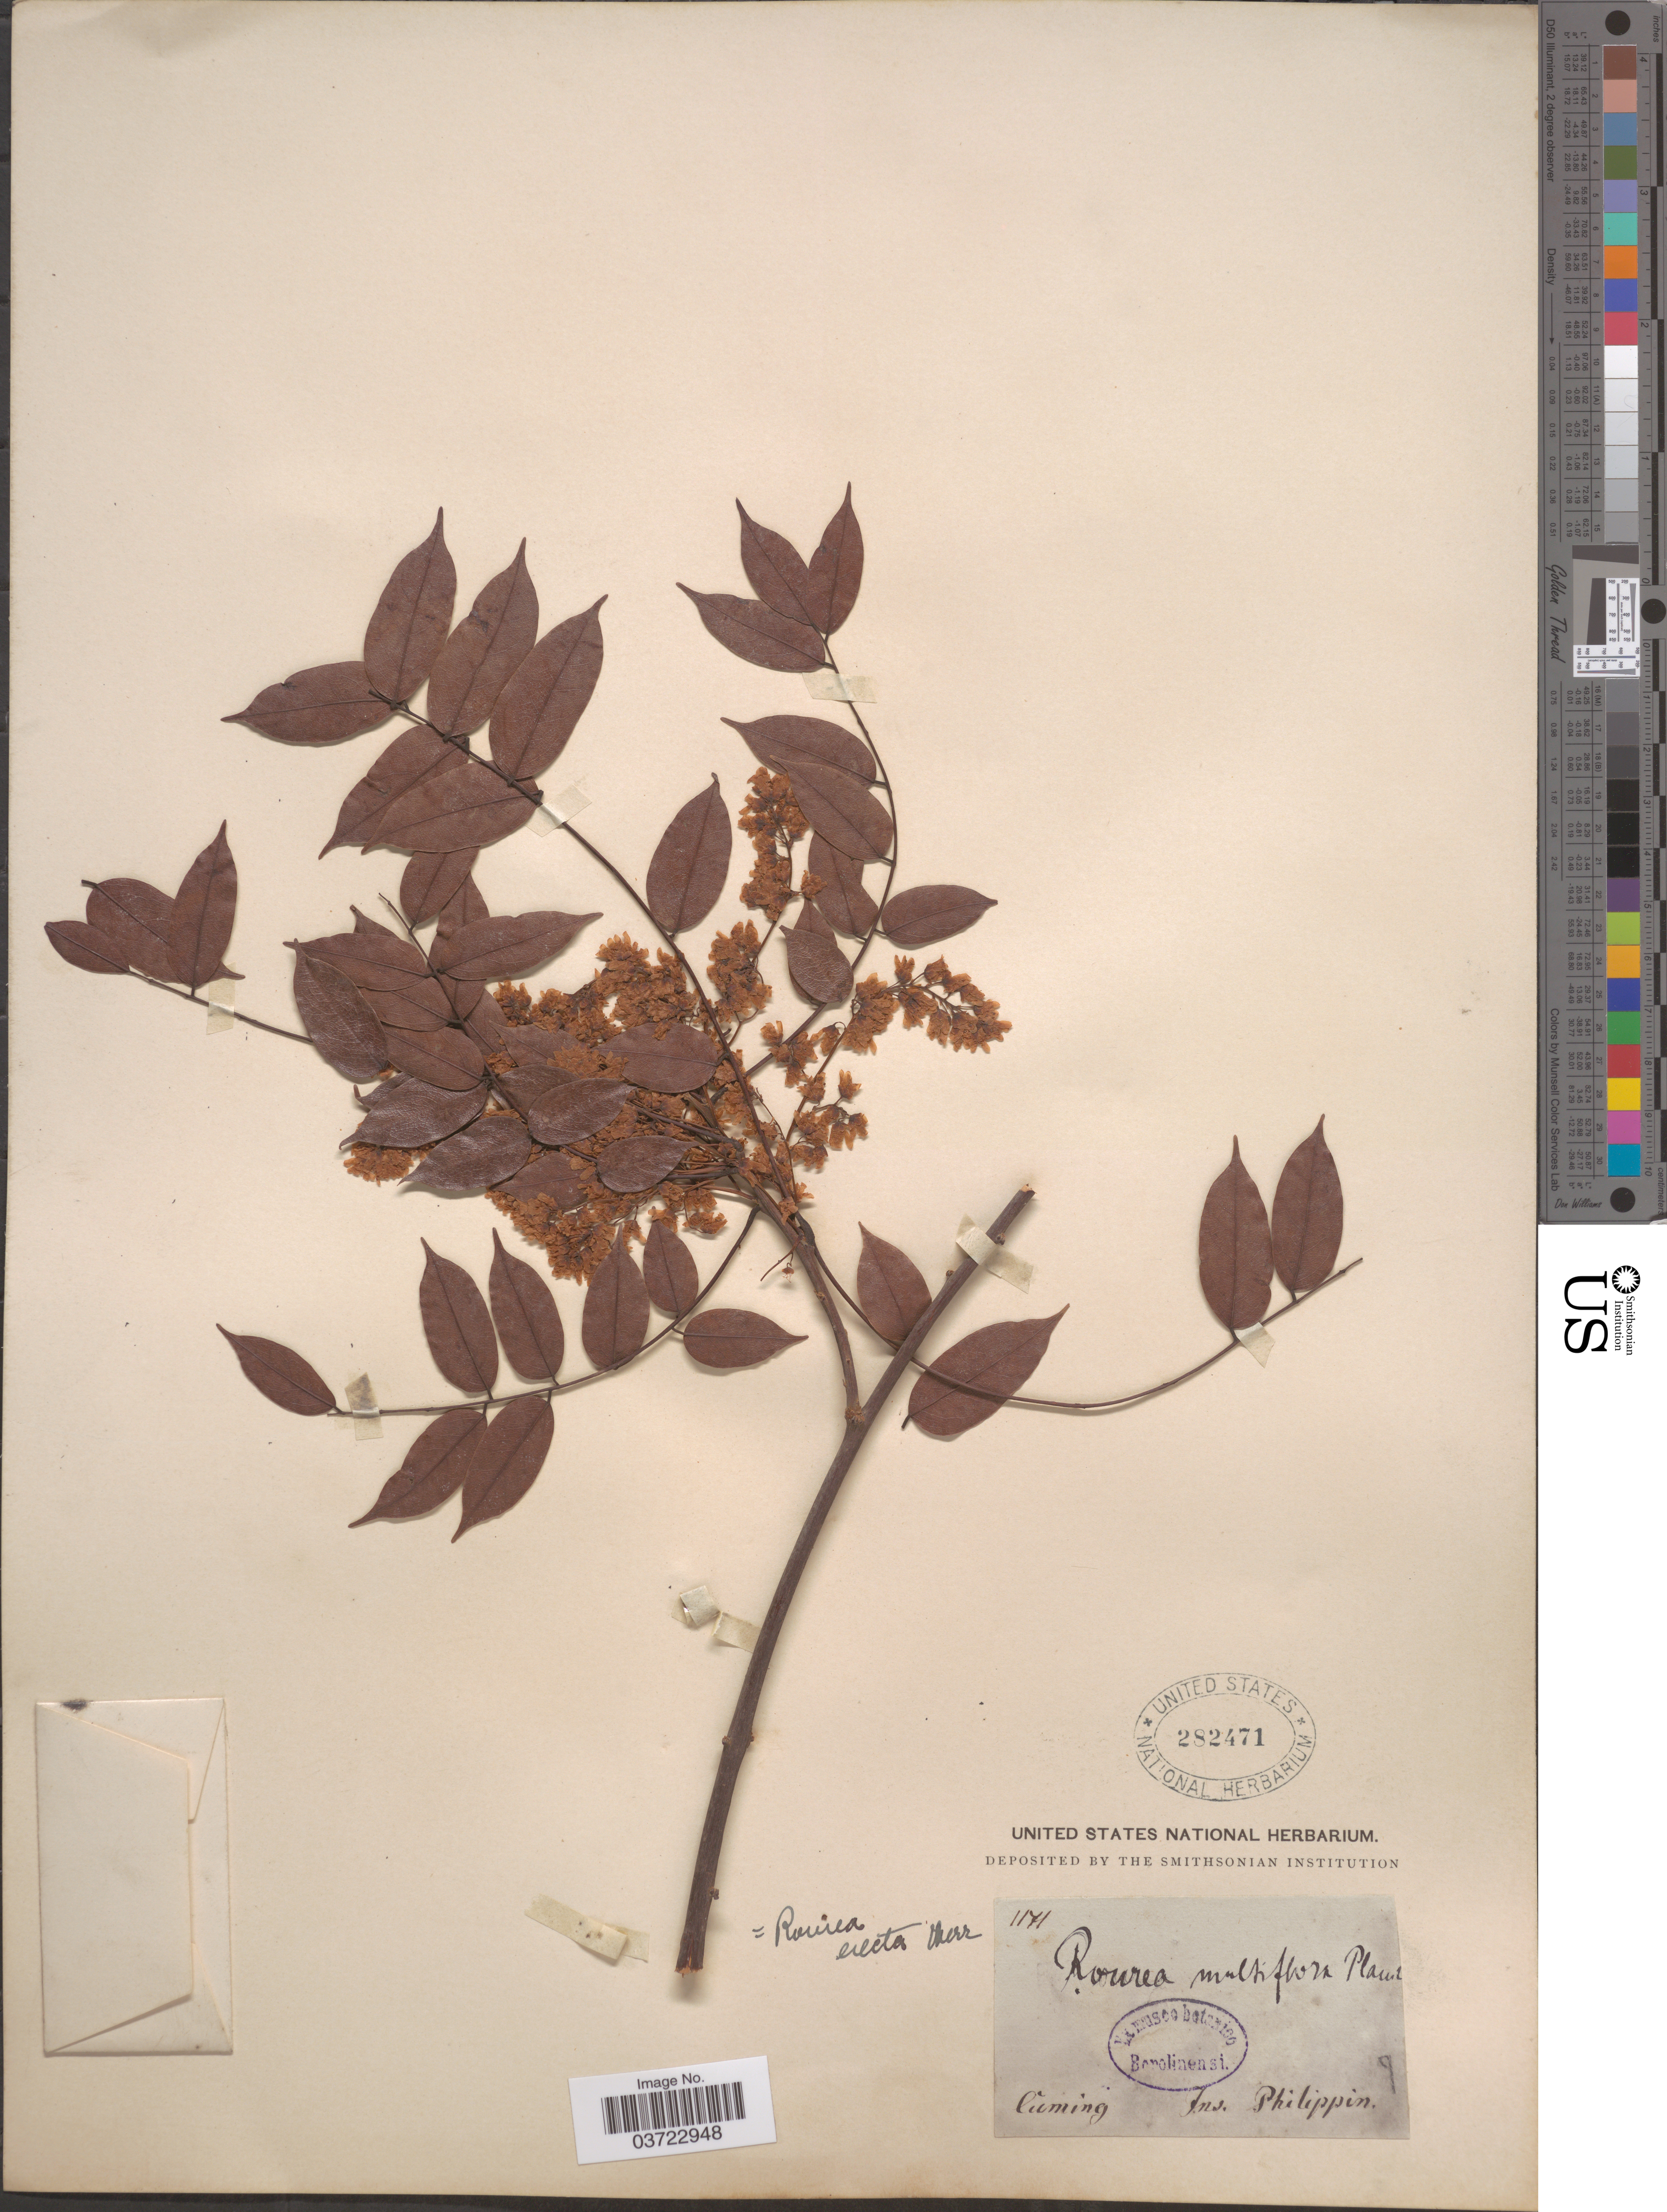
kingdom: Plantae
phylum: Tracheophyta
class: Magnoliopsida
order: Oxalidales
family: Connaraceae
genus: Rourea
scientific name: Rourea erecta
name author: (Blanco) Merr.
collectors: -. Cuming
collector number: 1171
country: Philippines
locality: Ins. Philippin.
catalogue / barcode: US 282471